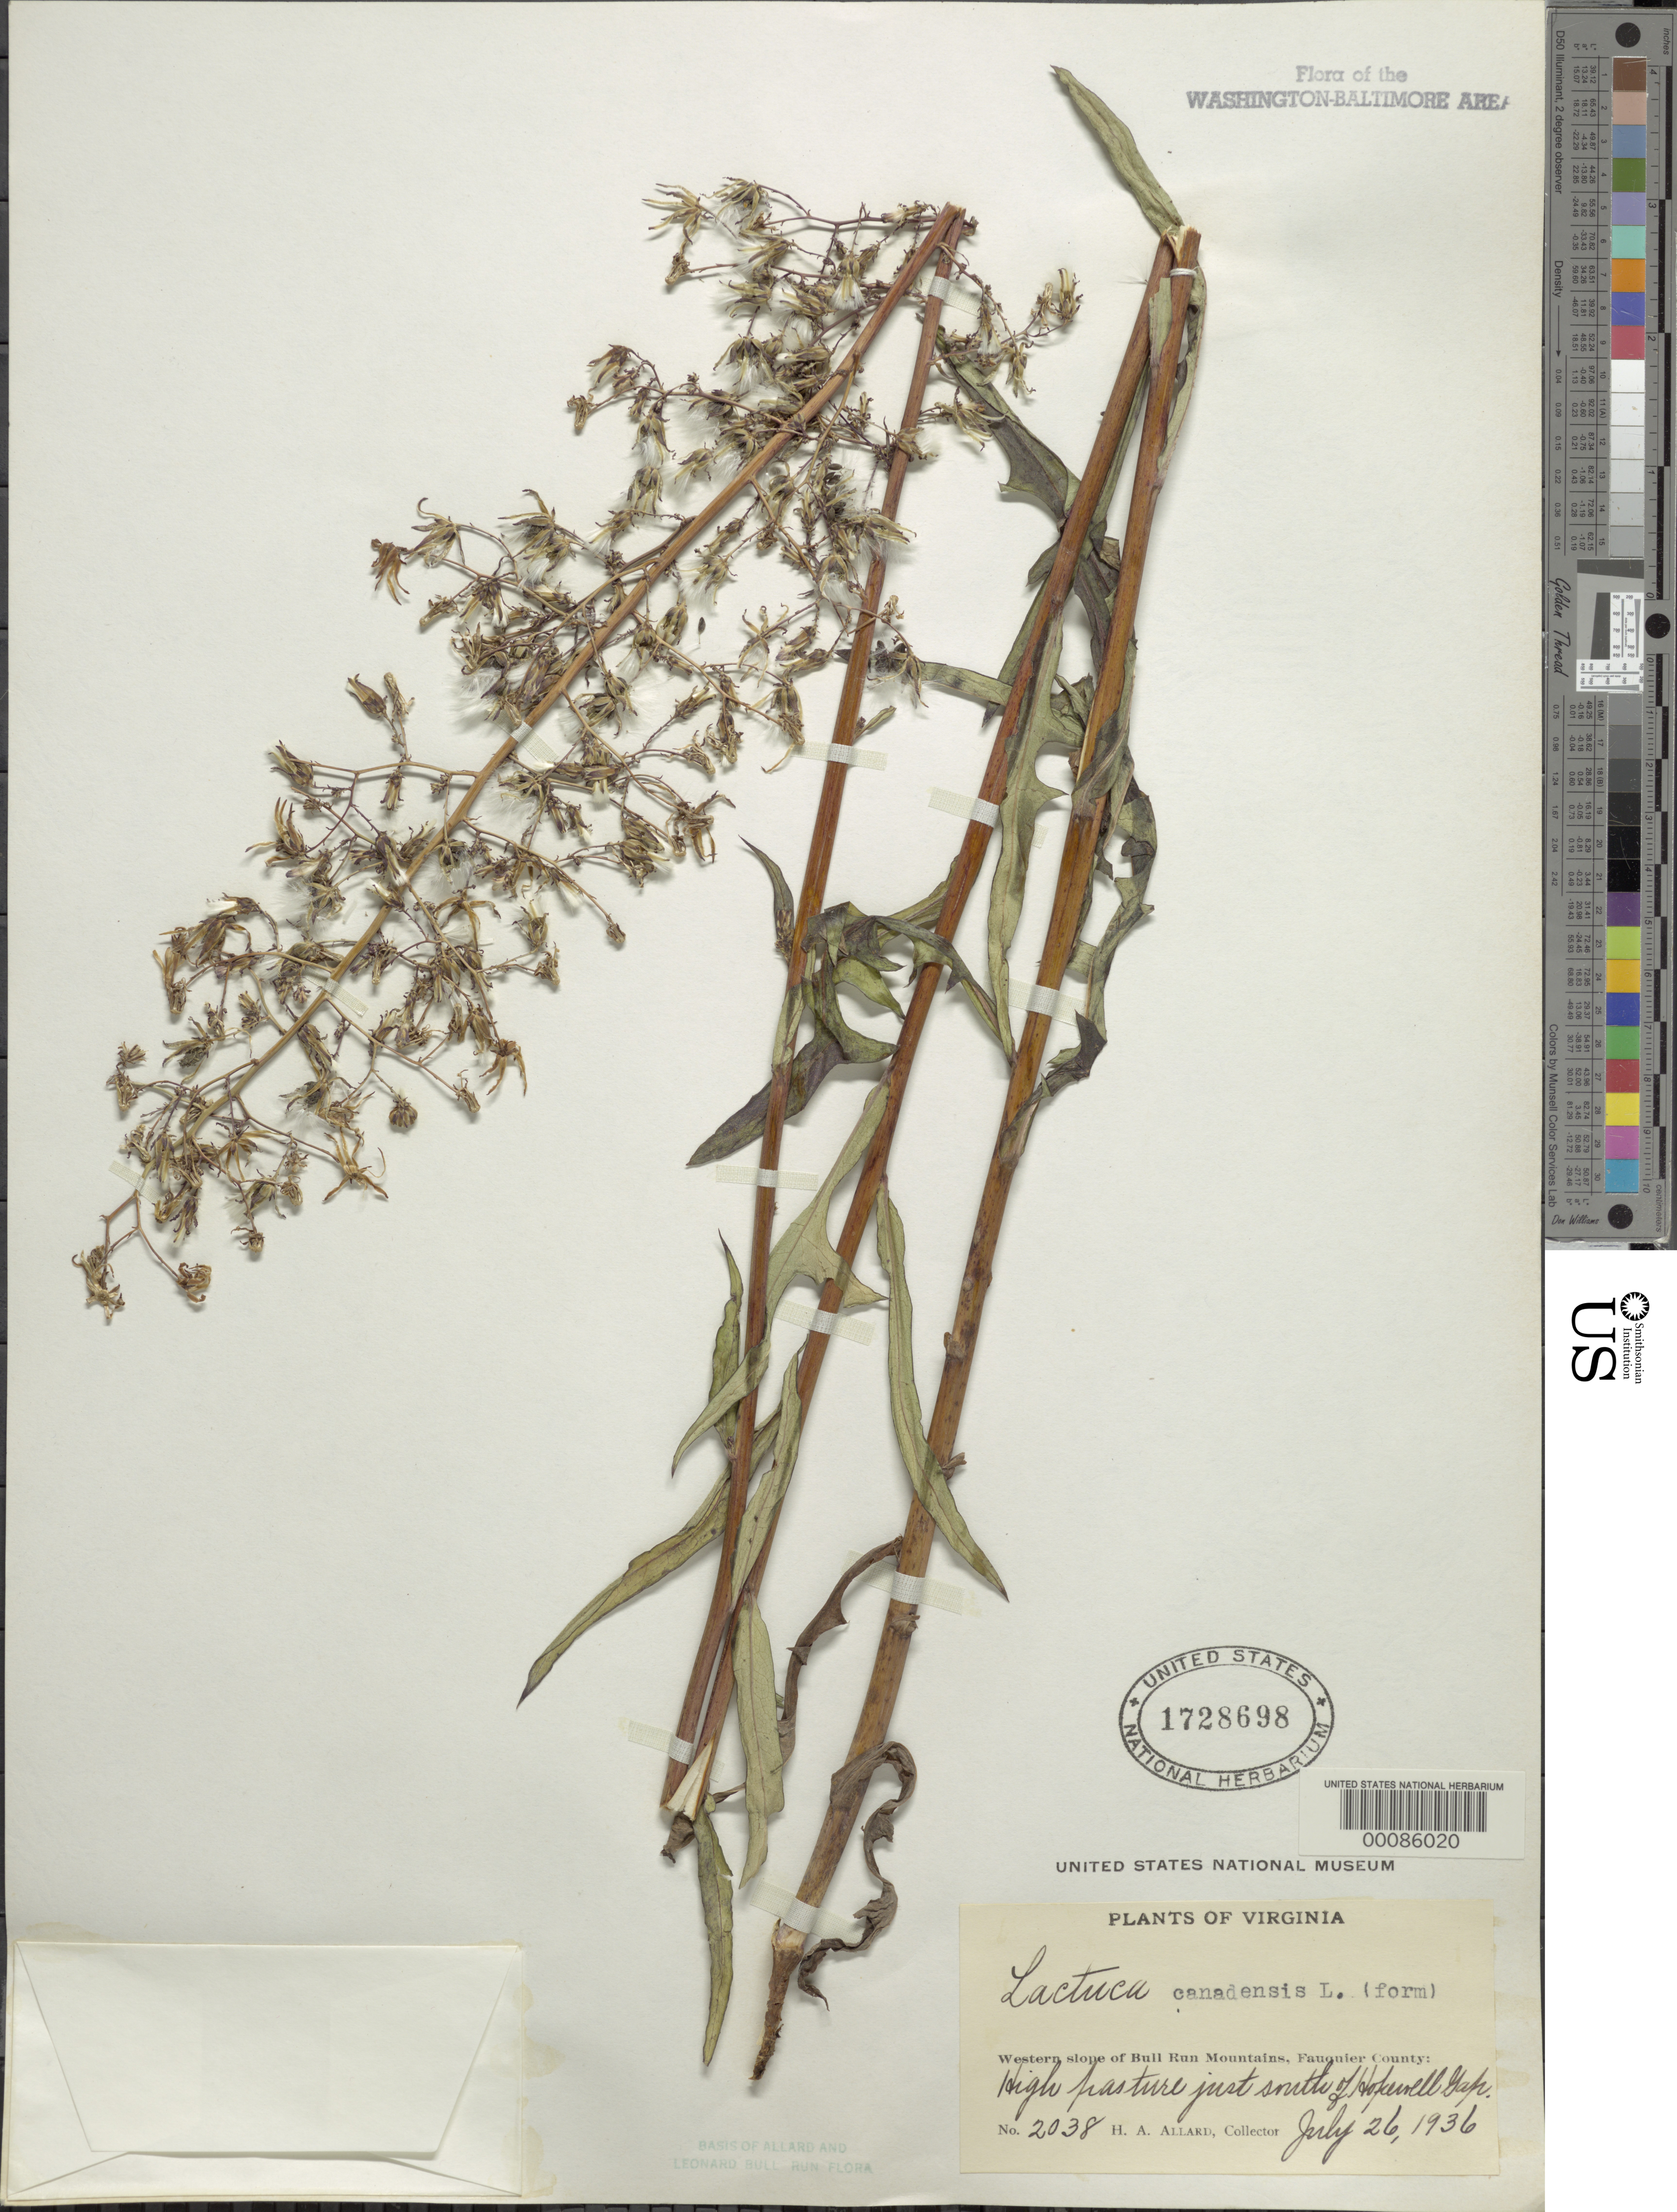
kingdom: Plantae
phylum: Tracheophyta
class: Magnoliopsida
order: Asterales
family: Asteraceae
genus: Lactuca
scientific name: Lactuca canadensis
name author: L.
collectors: H. A. Allard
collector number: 2038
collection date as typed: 26 Jul 1936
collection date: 1936-07-26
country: United States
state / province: Virginia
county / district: Fauquier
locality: South of Hopewell Gap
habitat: High pasture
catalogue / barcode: US 1728698